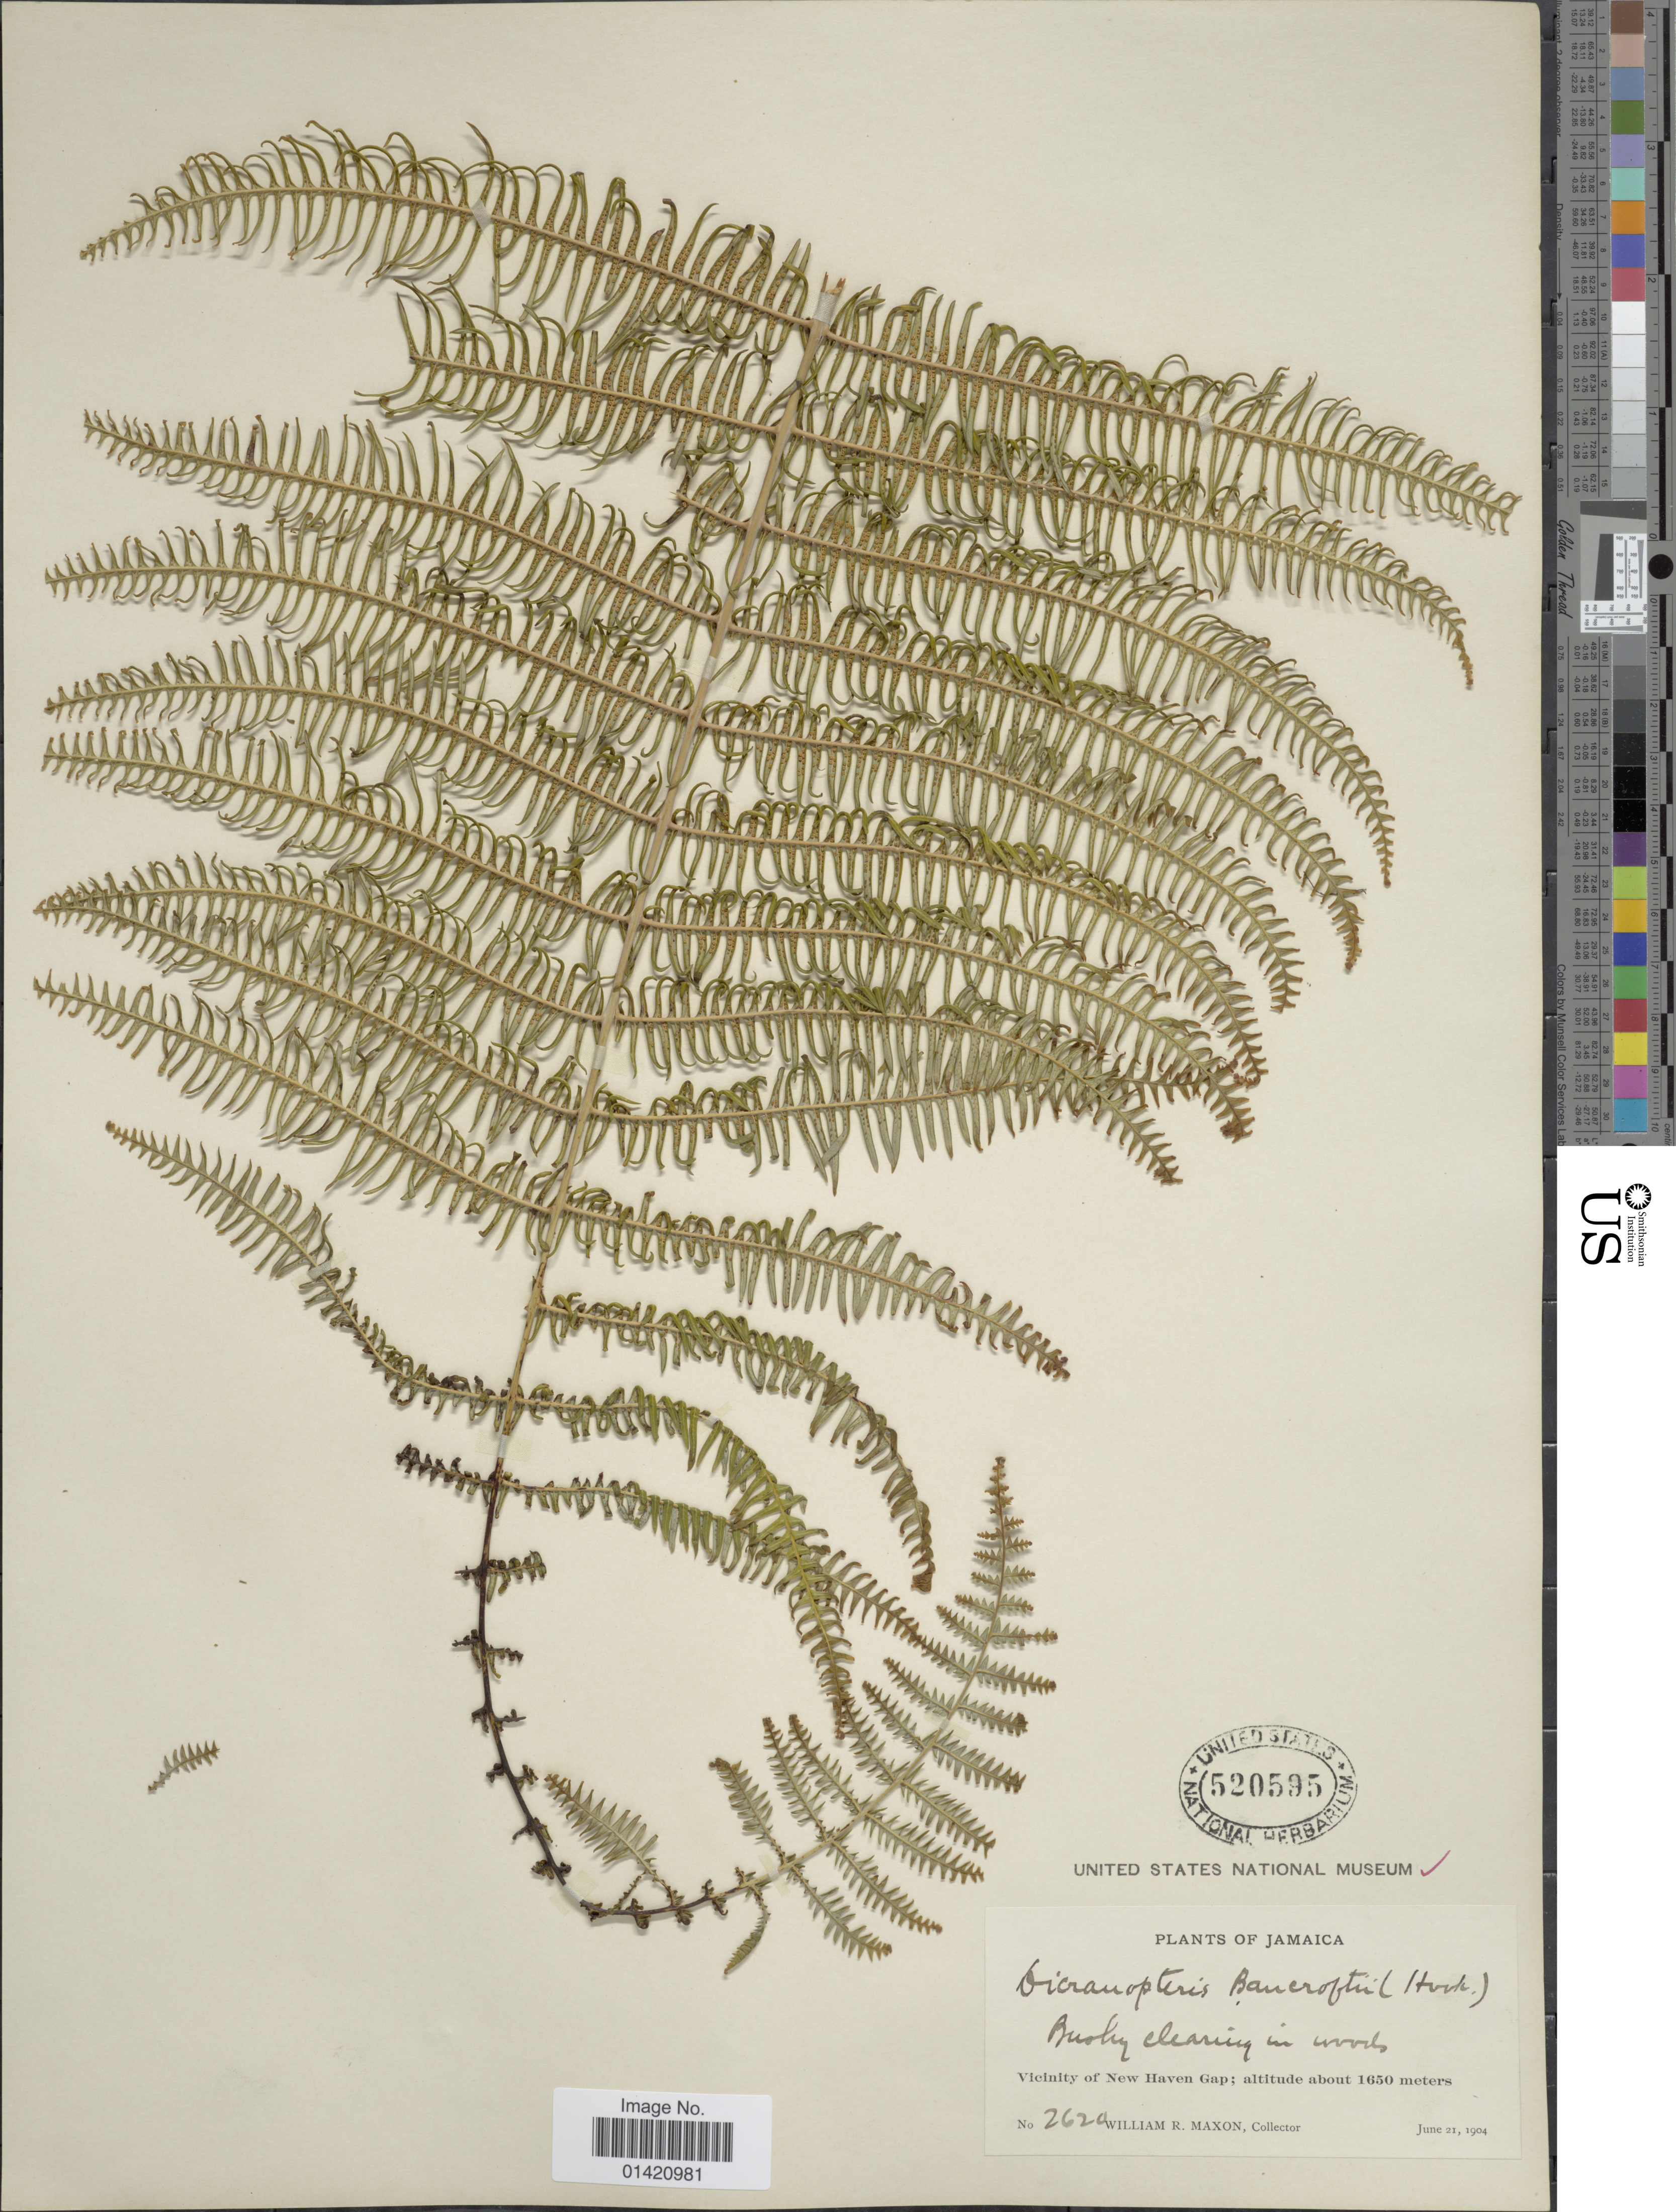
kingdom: Plantae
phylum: Tracheophyta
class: Polypodiopsida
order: Gleicheniales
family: Gleicheniaceae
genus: Diplopterygium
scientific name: Diplopterygium bancroftii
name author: (Hook.) A.R. Sm.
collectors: W. R. Maxon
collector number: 2620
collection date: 1904-06-21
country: Jamaica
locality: Vicinity of New Haven Gap.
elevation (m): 1650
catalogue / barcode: US 520595